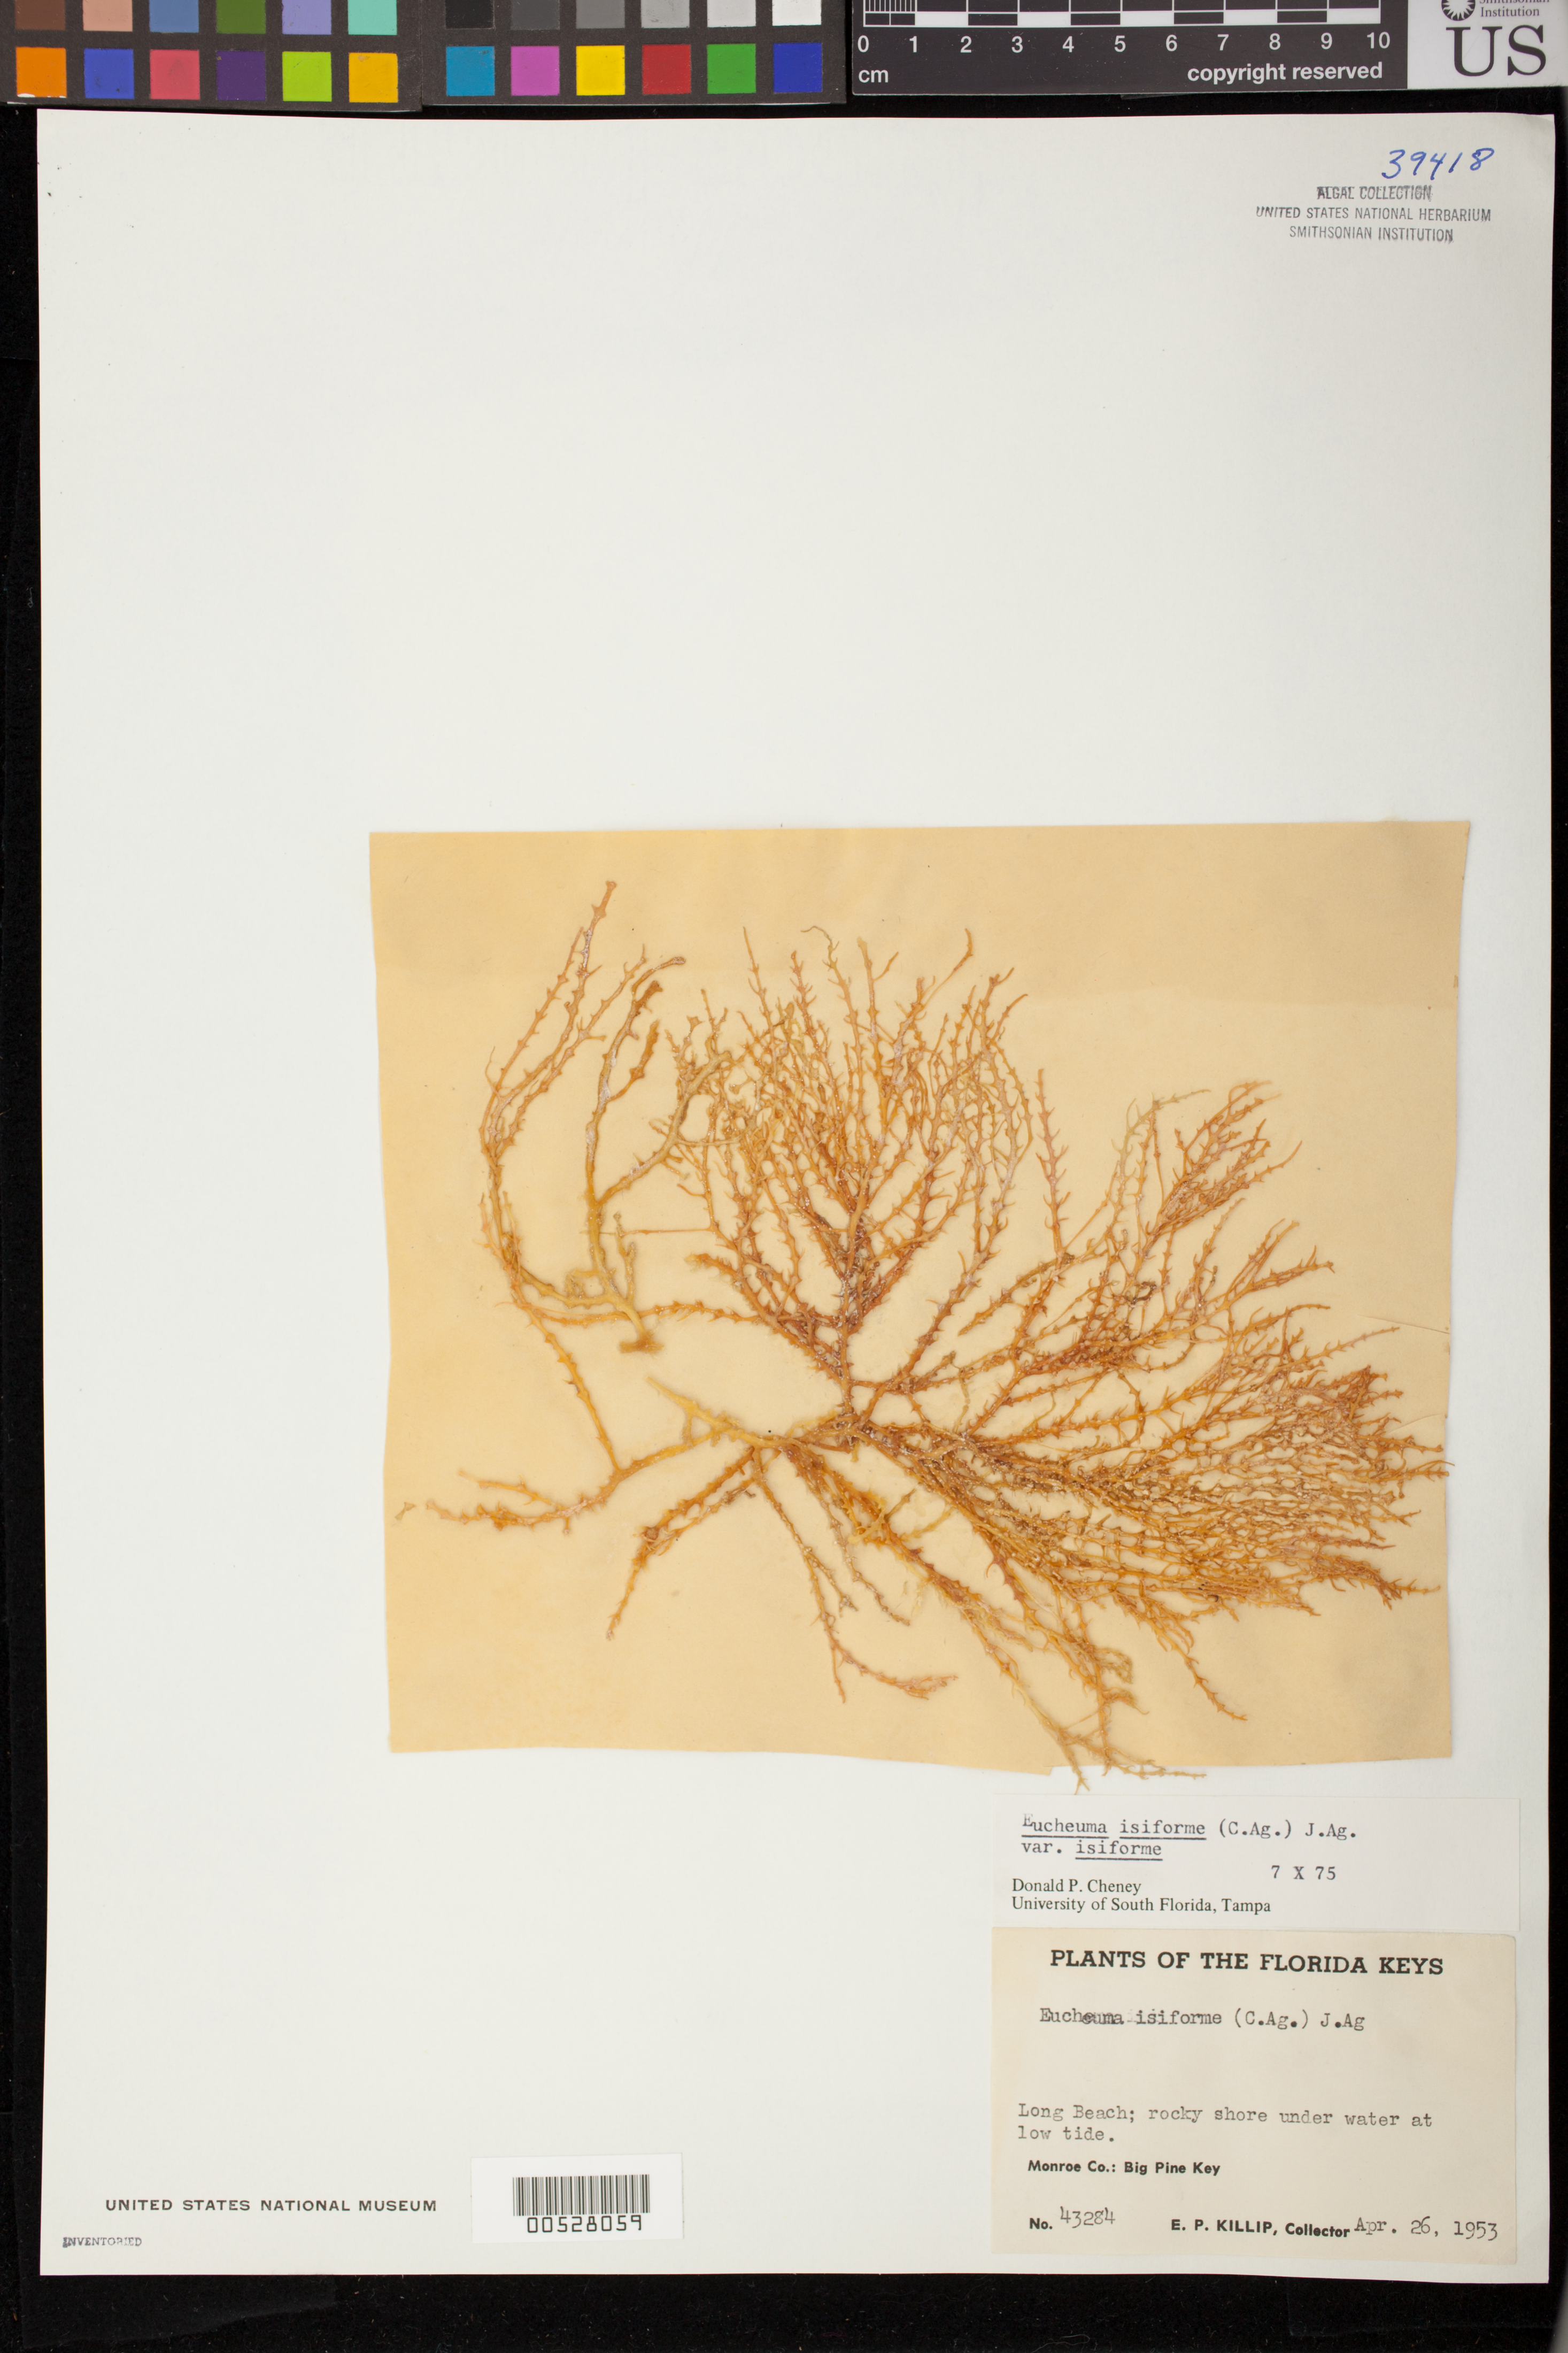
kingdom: Plantae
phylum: Rhodophyta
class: Florideophyceae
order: Gigartinales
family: Solieriaceae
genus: Eucheumatopsis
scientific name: Eucheumatopsis isiformis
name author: (C. Agardh) M.L. Núñez-Resendiz et al.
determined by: Algae name updating Project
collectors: E. P. Killip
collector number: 43284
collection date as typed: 26 Apr 1953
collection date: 1953-04-26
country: United States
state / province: Florida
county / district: Monroe County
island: Big Pine Key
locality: Long Beach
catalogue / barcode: US 39418